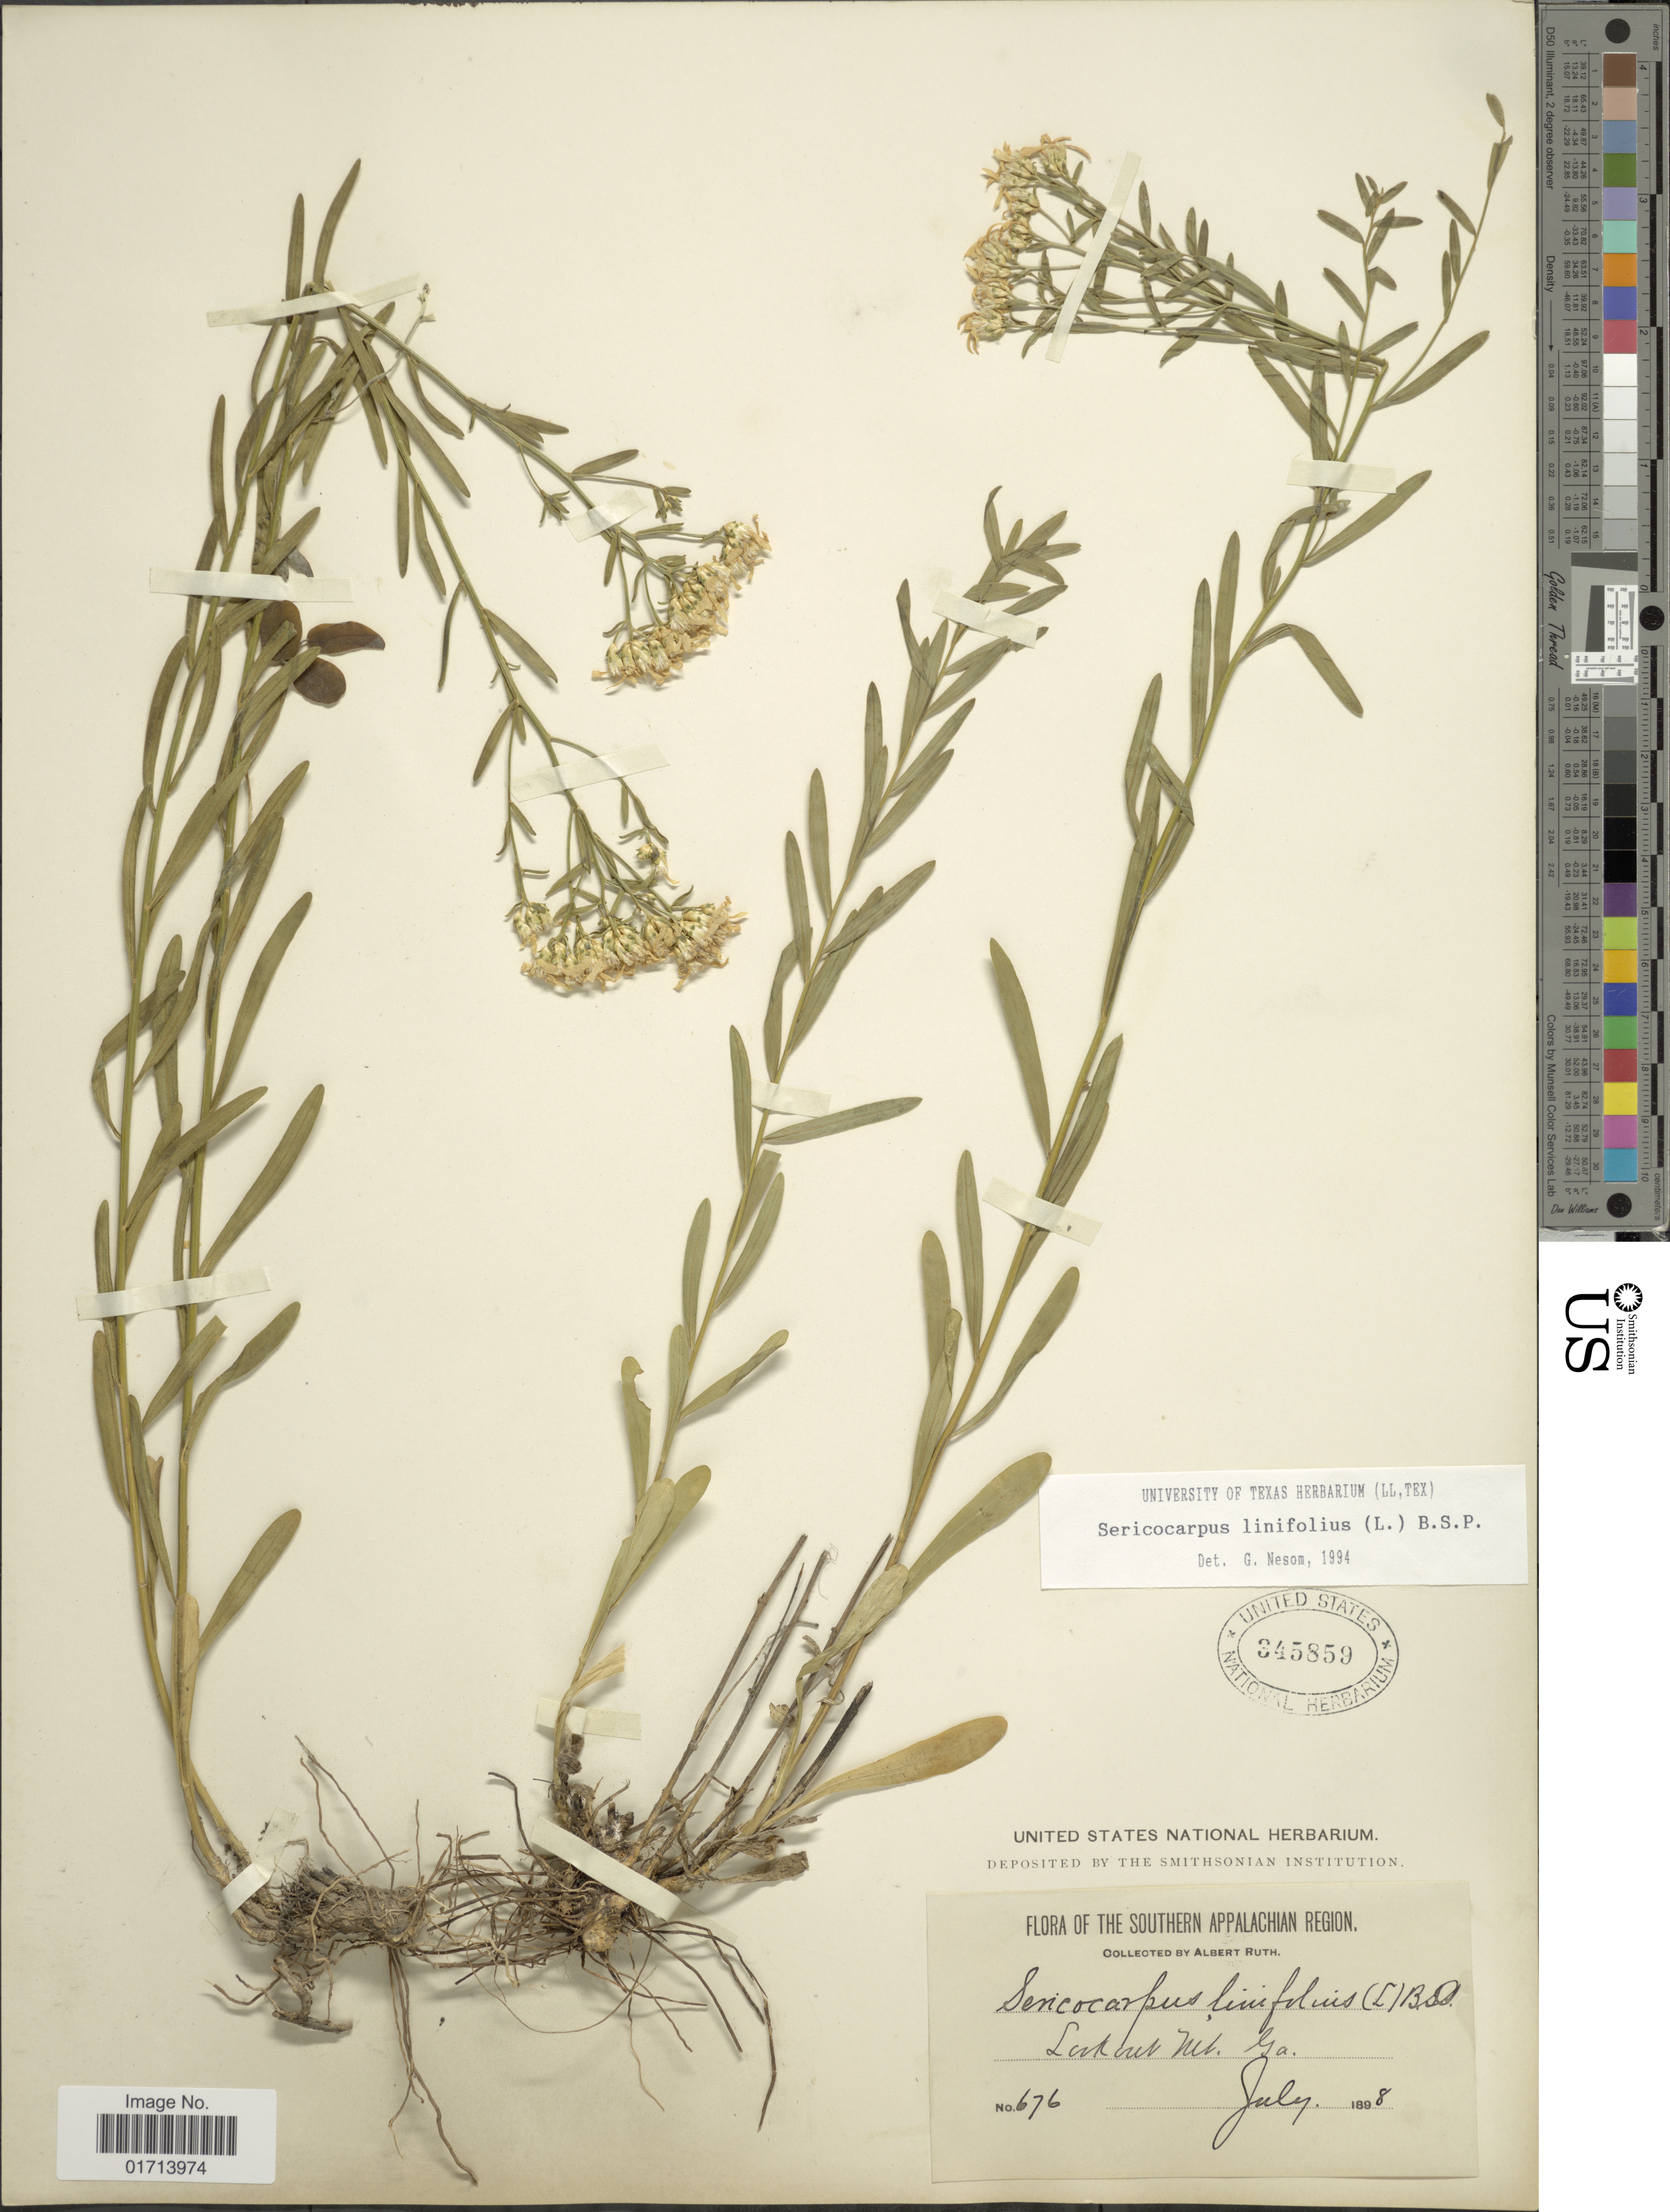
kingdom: Plantae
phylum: Tracheophyta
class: Magnoliopsida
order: Asterales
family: Asteraceae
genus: Sericocarpus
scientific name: Sericocarpus linifolius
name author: (L.) Britton, Stearns & Poggenb.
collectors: A. Ruth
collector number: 676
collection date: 1898-07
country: United States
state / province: Georgia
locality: Lookout Mt.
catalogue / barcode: US 345859